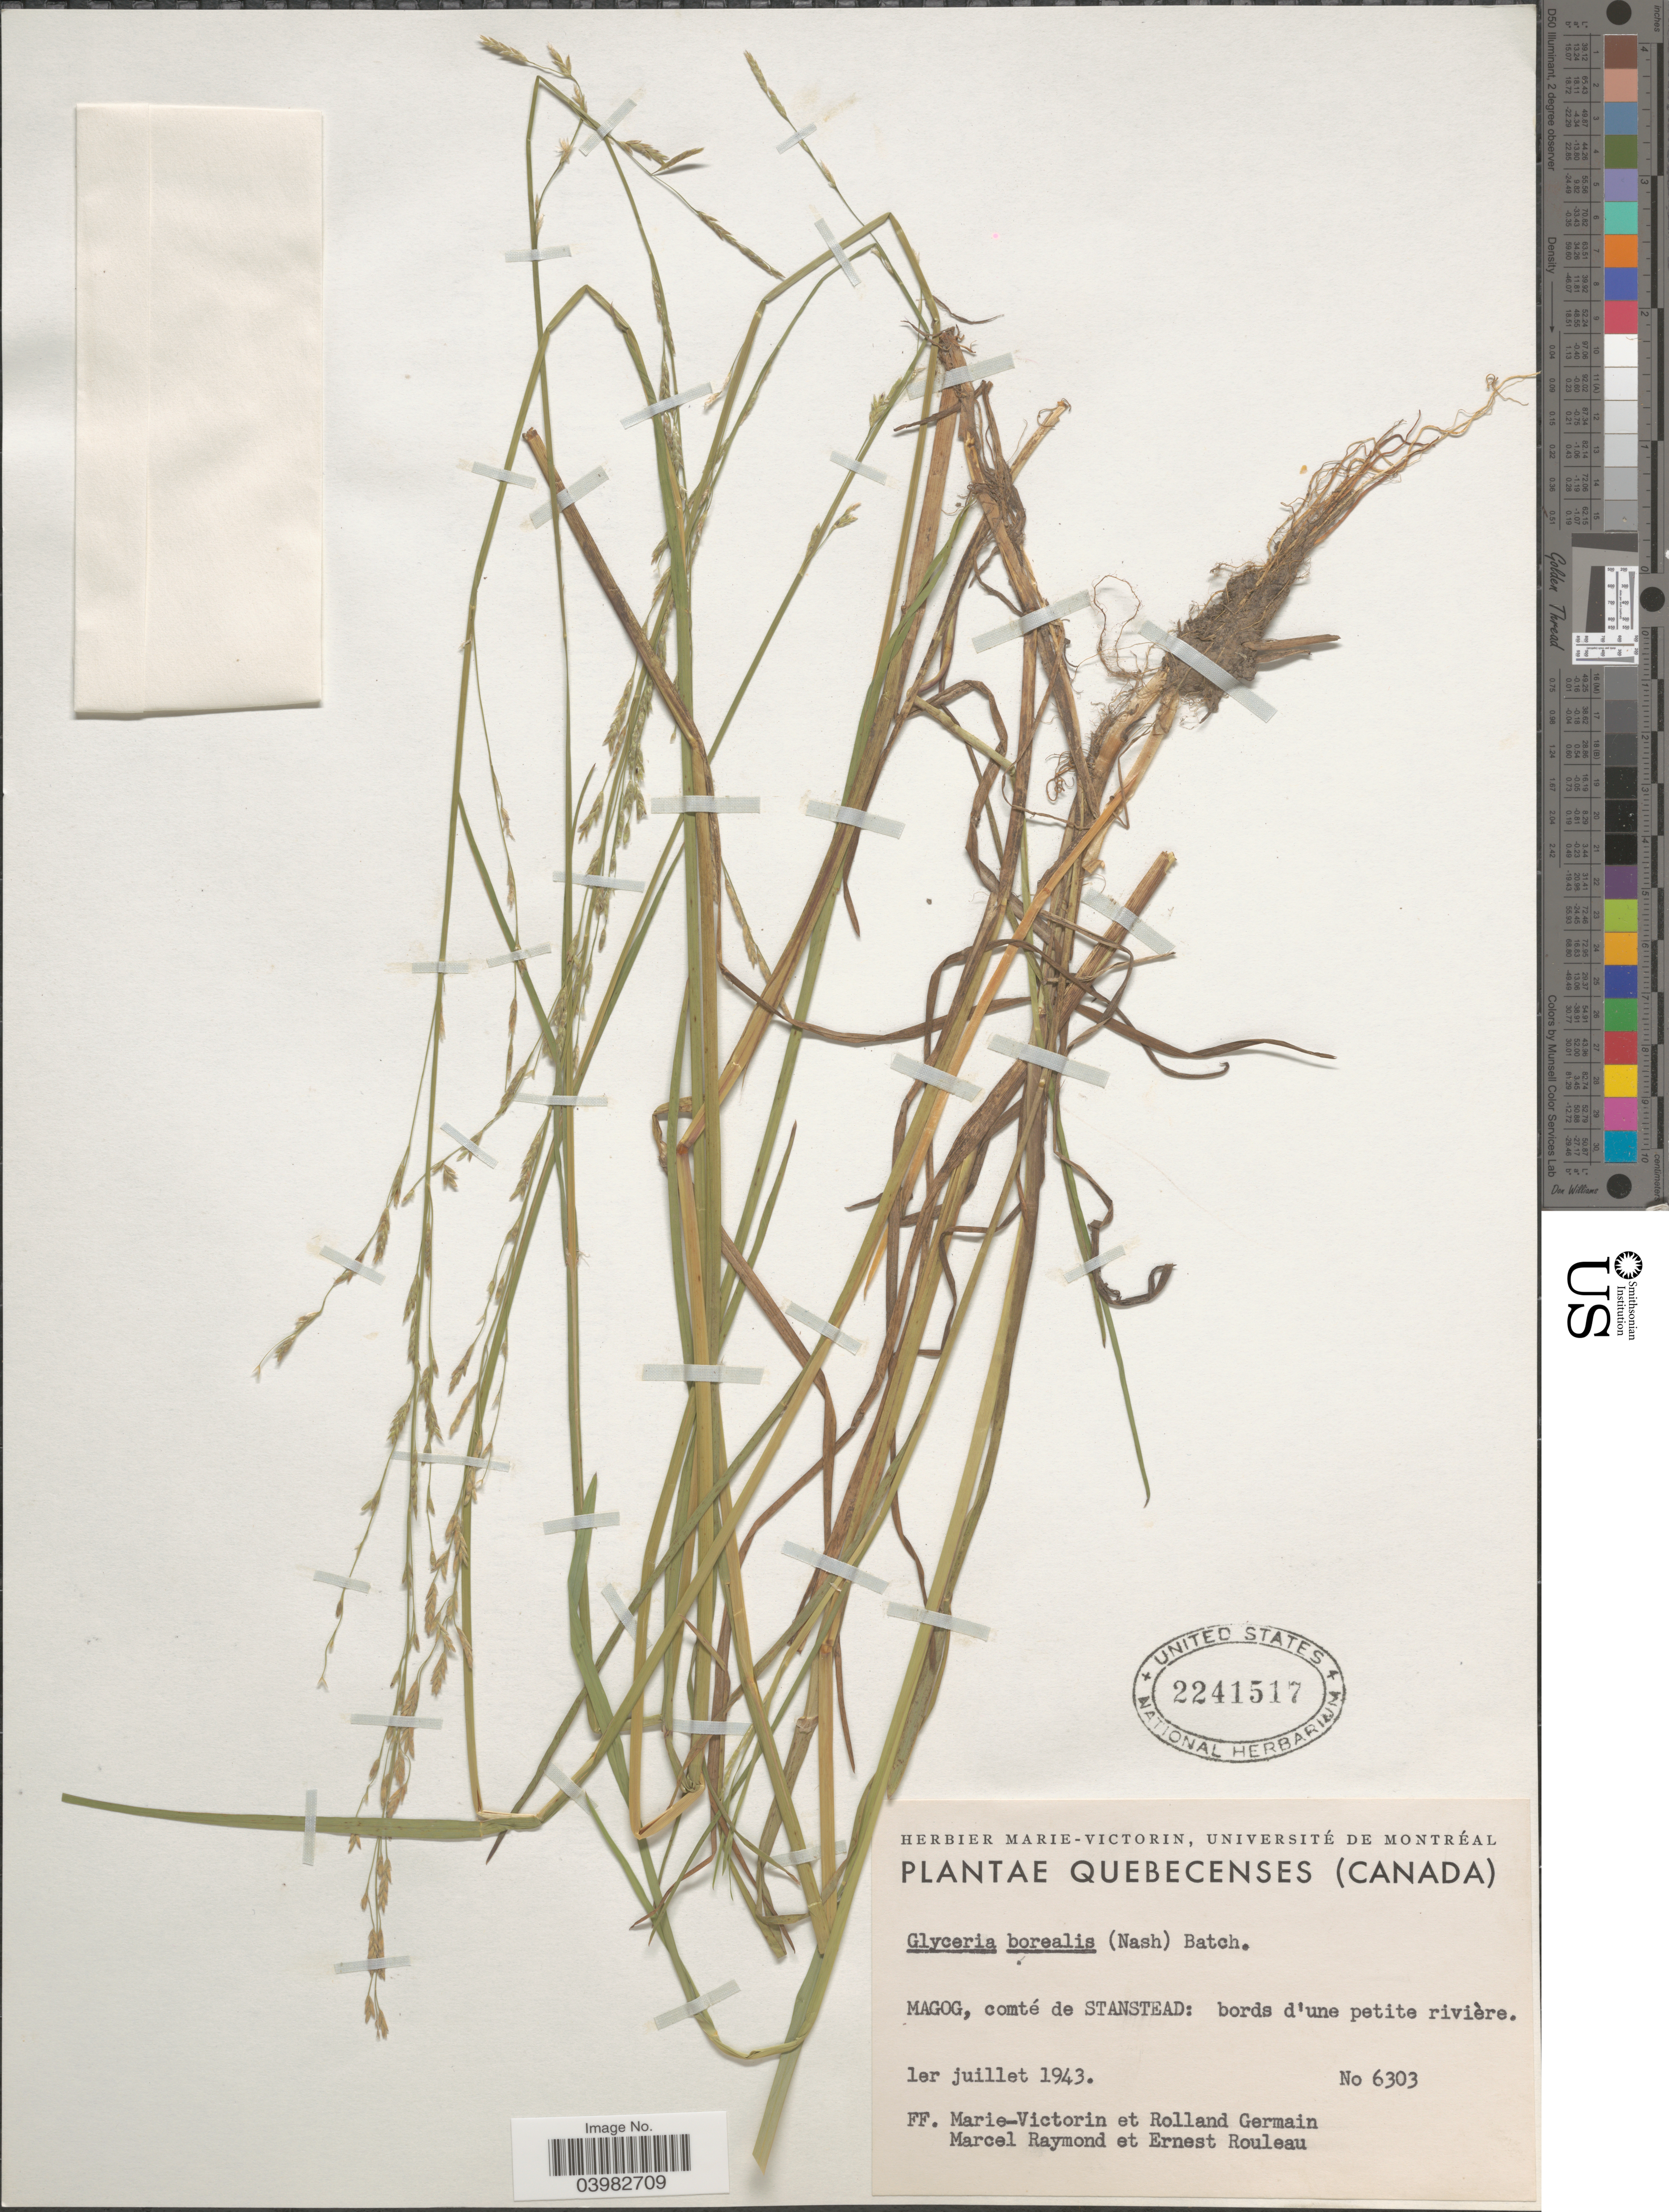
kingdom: Plantae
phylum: Tracheophyta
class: Liliopsida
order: Poales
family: Poaceae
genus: Glyceria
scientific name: Glyceria borealis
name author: (Nash) Batchelder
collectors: F. Marie-Victorin, Rolland-Germain, M. Raymond & J. Rouleau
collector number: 6303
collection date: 1943-07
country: Canada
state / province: Quebec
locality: Magog, comté de Stanstead.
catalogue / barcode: US 2241517